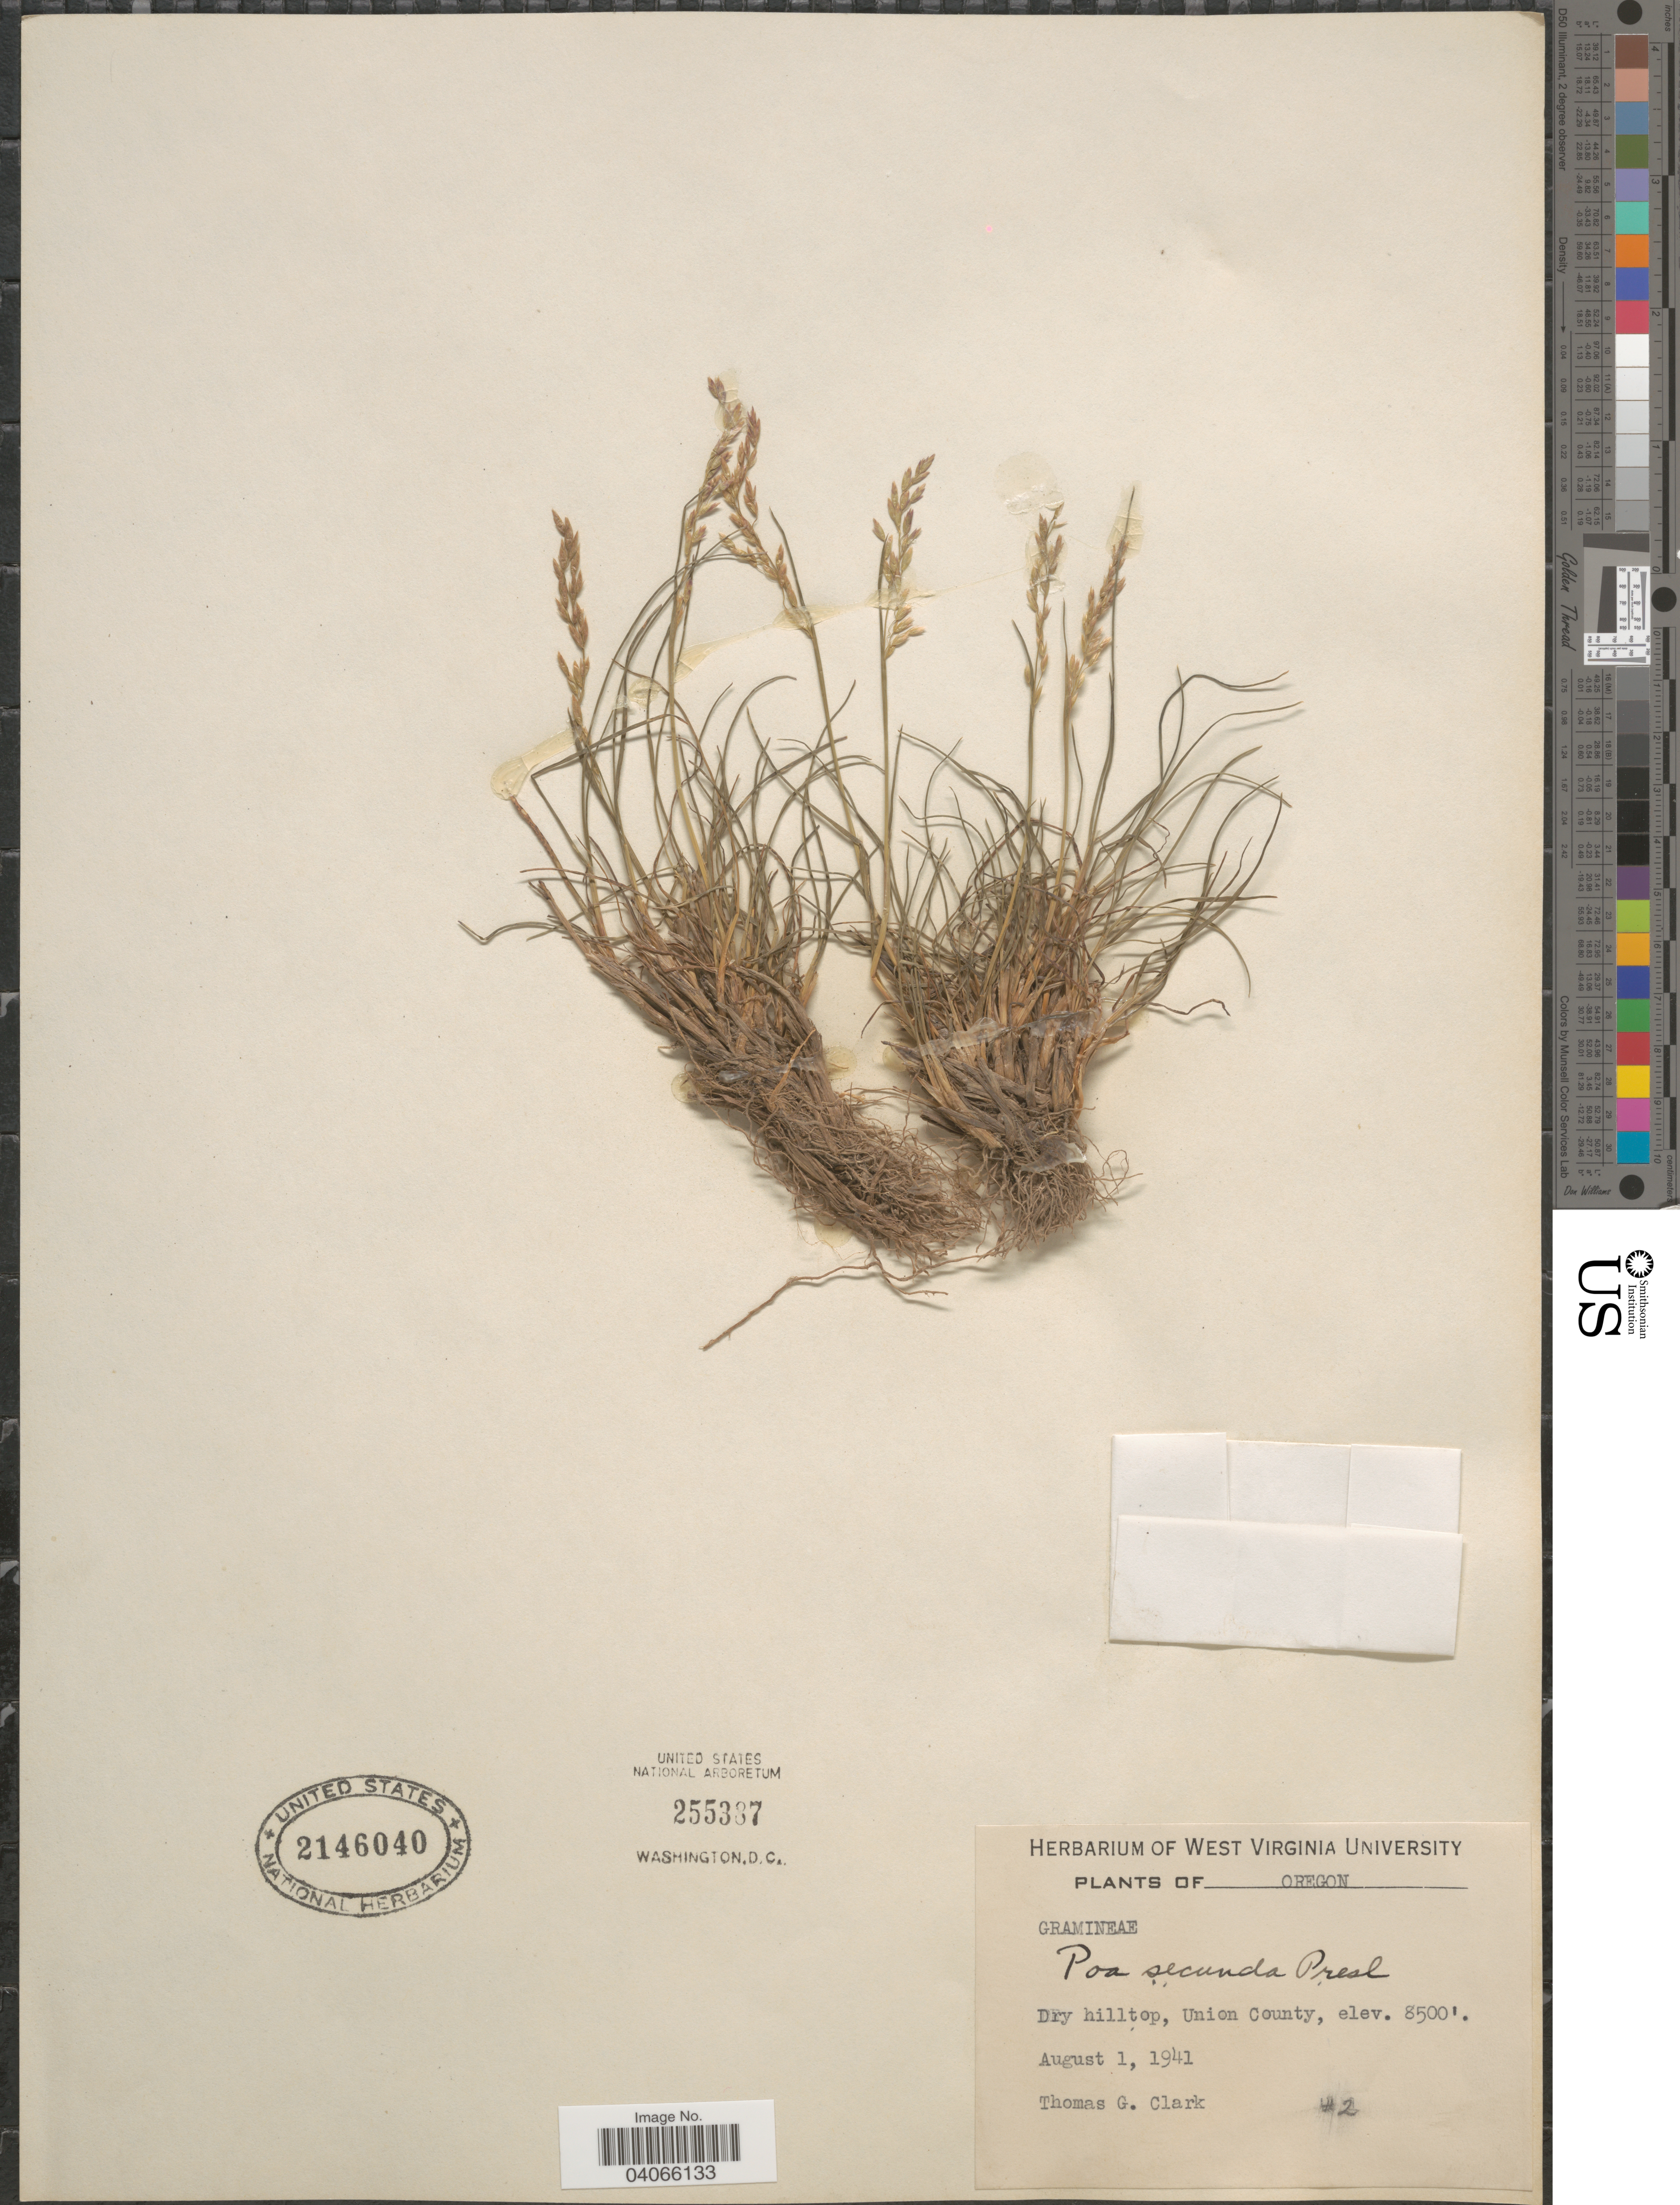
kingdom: Plantae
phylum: Tracheophyta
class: Liliopsida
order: Poales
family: Poaceae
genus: Poa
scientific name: Poa secunda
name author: J. Presl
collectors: T. Clark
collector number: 2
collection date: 1941-08-01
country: United States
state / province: Oregon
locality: Dry hilltop, Union County.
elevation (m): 2591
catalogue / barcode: US 2146040